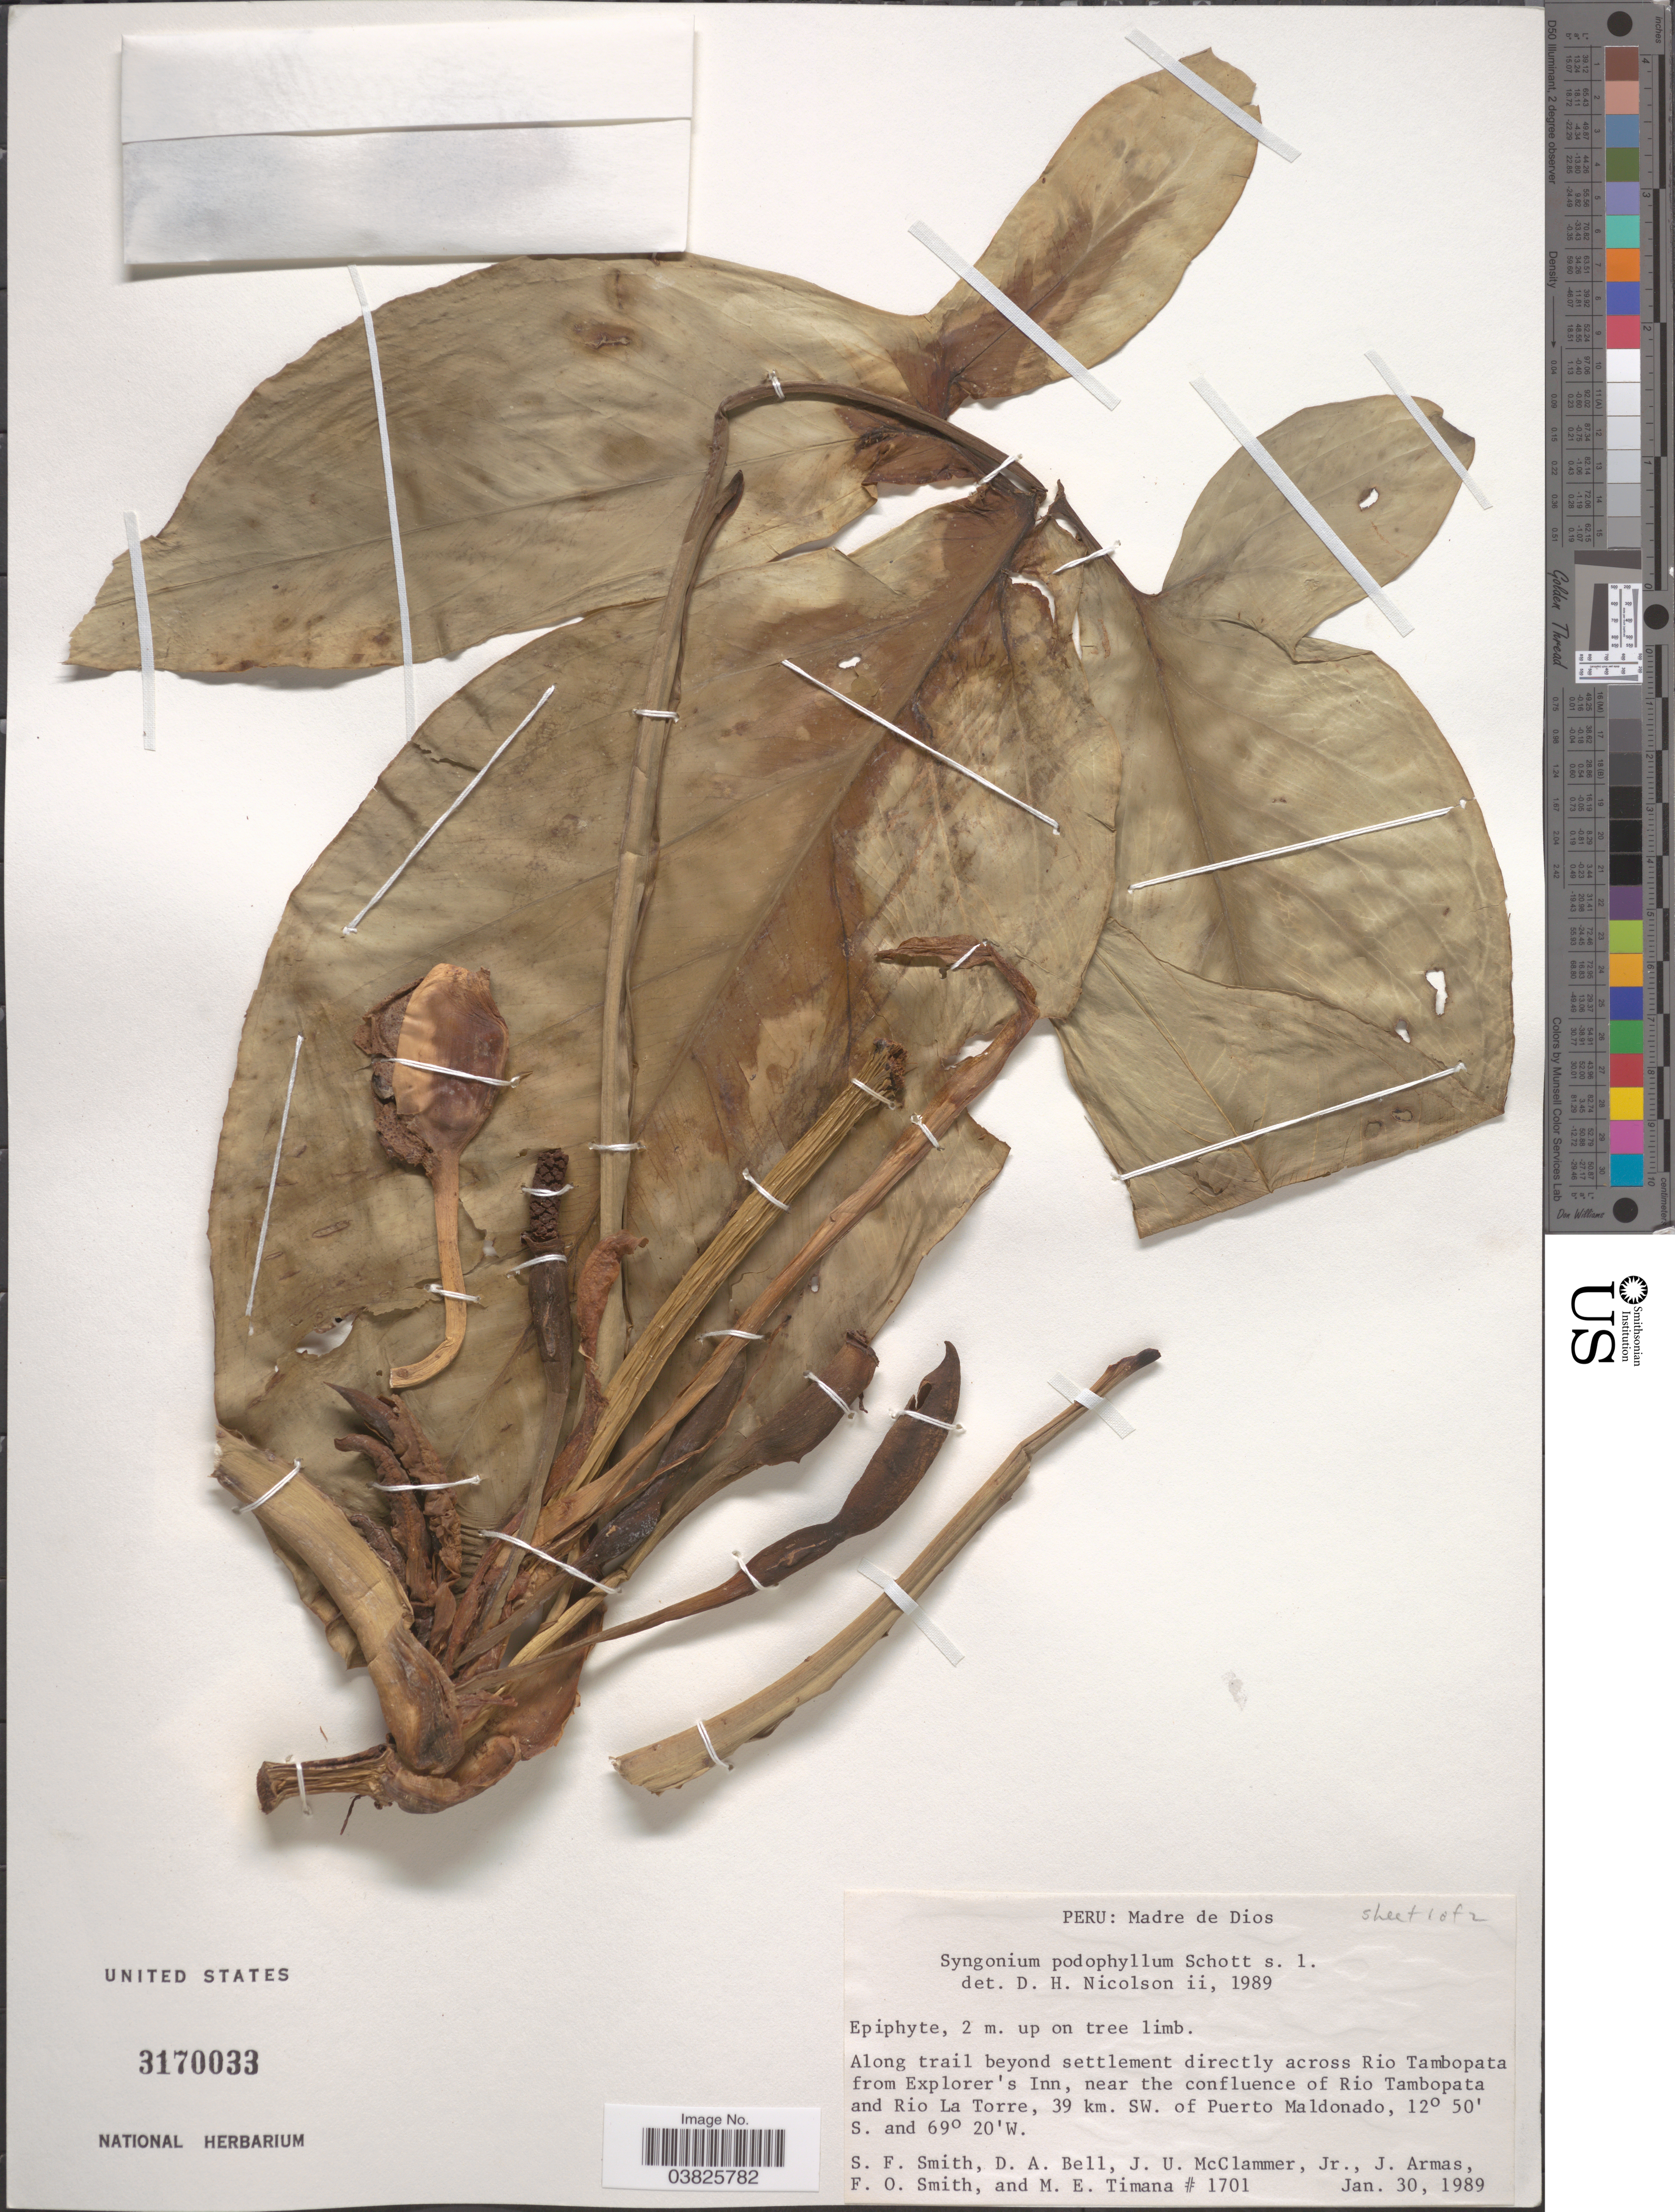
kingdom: Plantae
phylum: Tracheophyta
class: Liliopsida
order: Alismatales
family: Araceae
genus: Syngonium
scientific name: Syngonium podophyllum 'Lemon-Lime'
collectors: S.F. Smith, D. A. Bell, J. McClammer Jr. & F. Smith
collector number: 1701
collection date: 1989-01-30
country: Peru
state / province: Madre de Dios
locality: Along trail beyond settlement directly across Rio Tambopata from Explorer's Inn, near the confluence of Rio Tambopata and Rio La Torre, 39 km. SW. of Puerto Maldonado.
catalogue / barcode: US 3170033